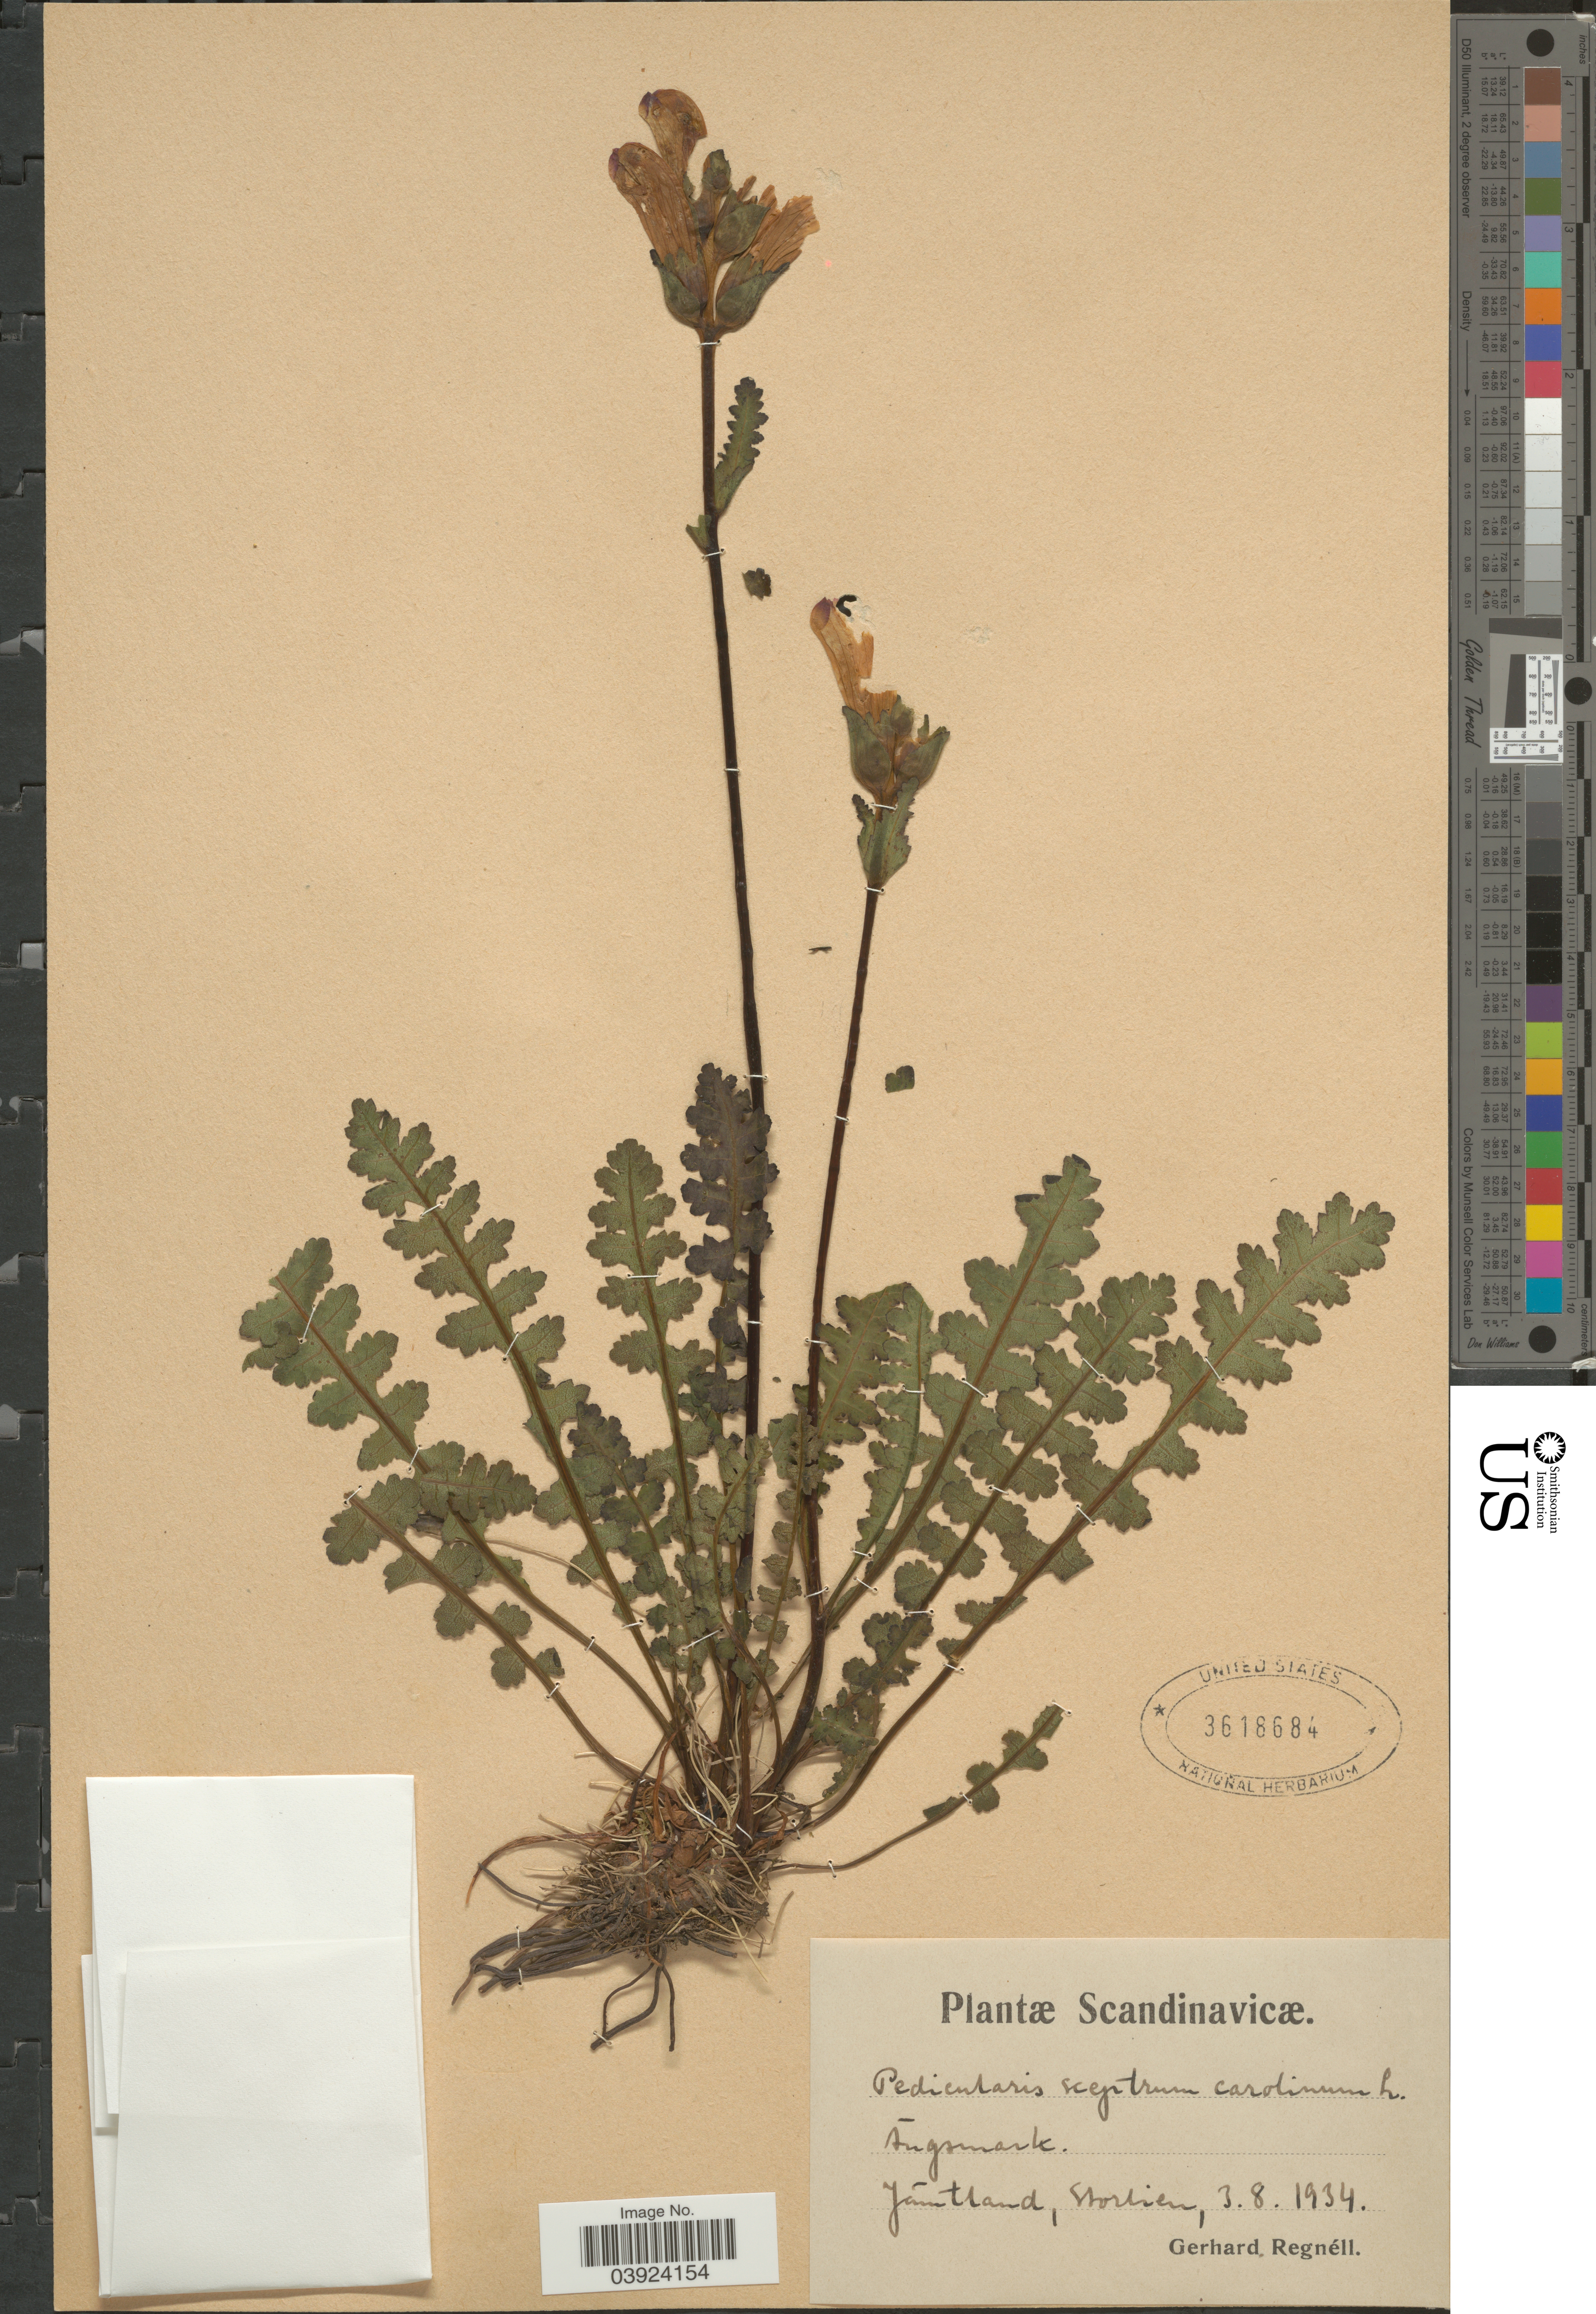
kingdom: Plantae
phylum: Tracheophyta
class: Magnoliopsida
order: Lamiales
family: Orobanchaceae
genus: Pedicularis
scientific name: Pedicularis sceptrum-carolinum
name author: L.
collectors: G. Regnéll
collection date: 1934-08-03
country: Sweden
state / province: Jämtland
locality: Scandinavicæ. Ángsmark. Jāmtland, Storlien.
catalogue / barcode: US 3618684